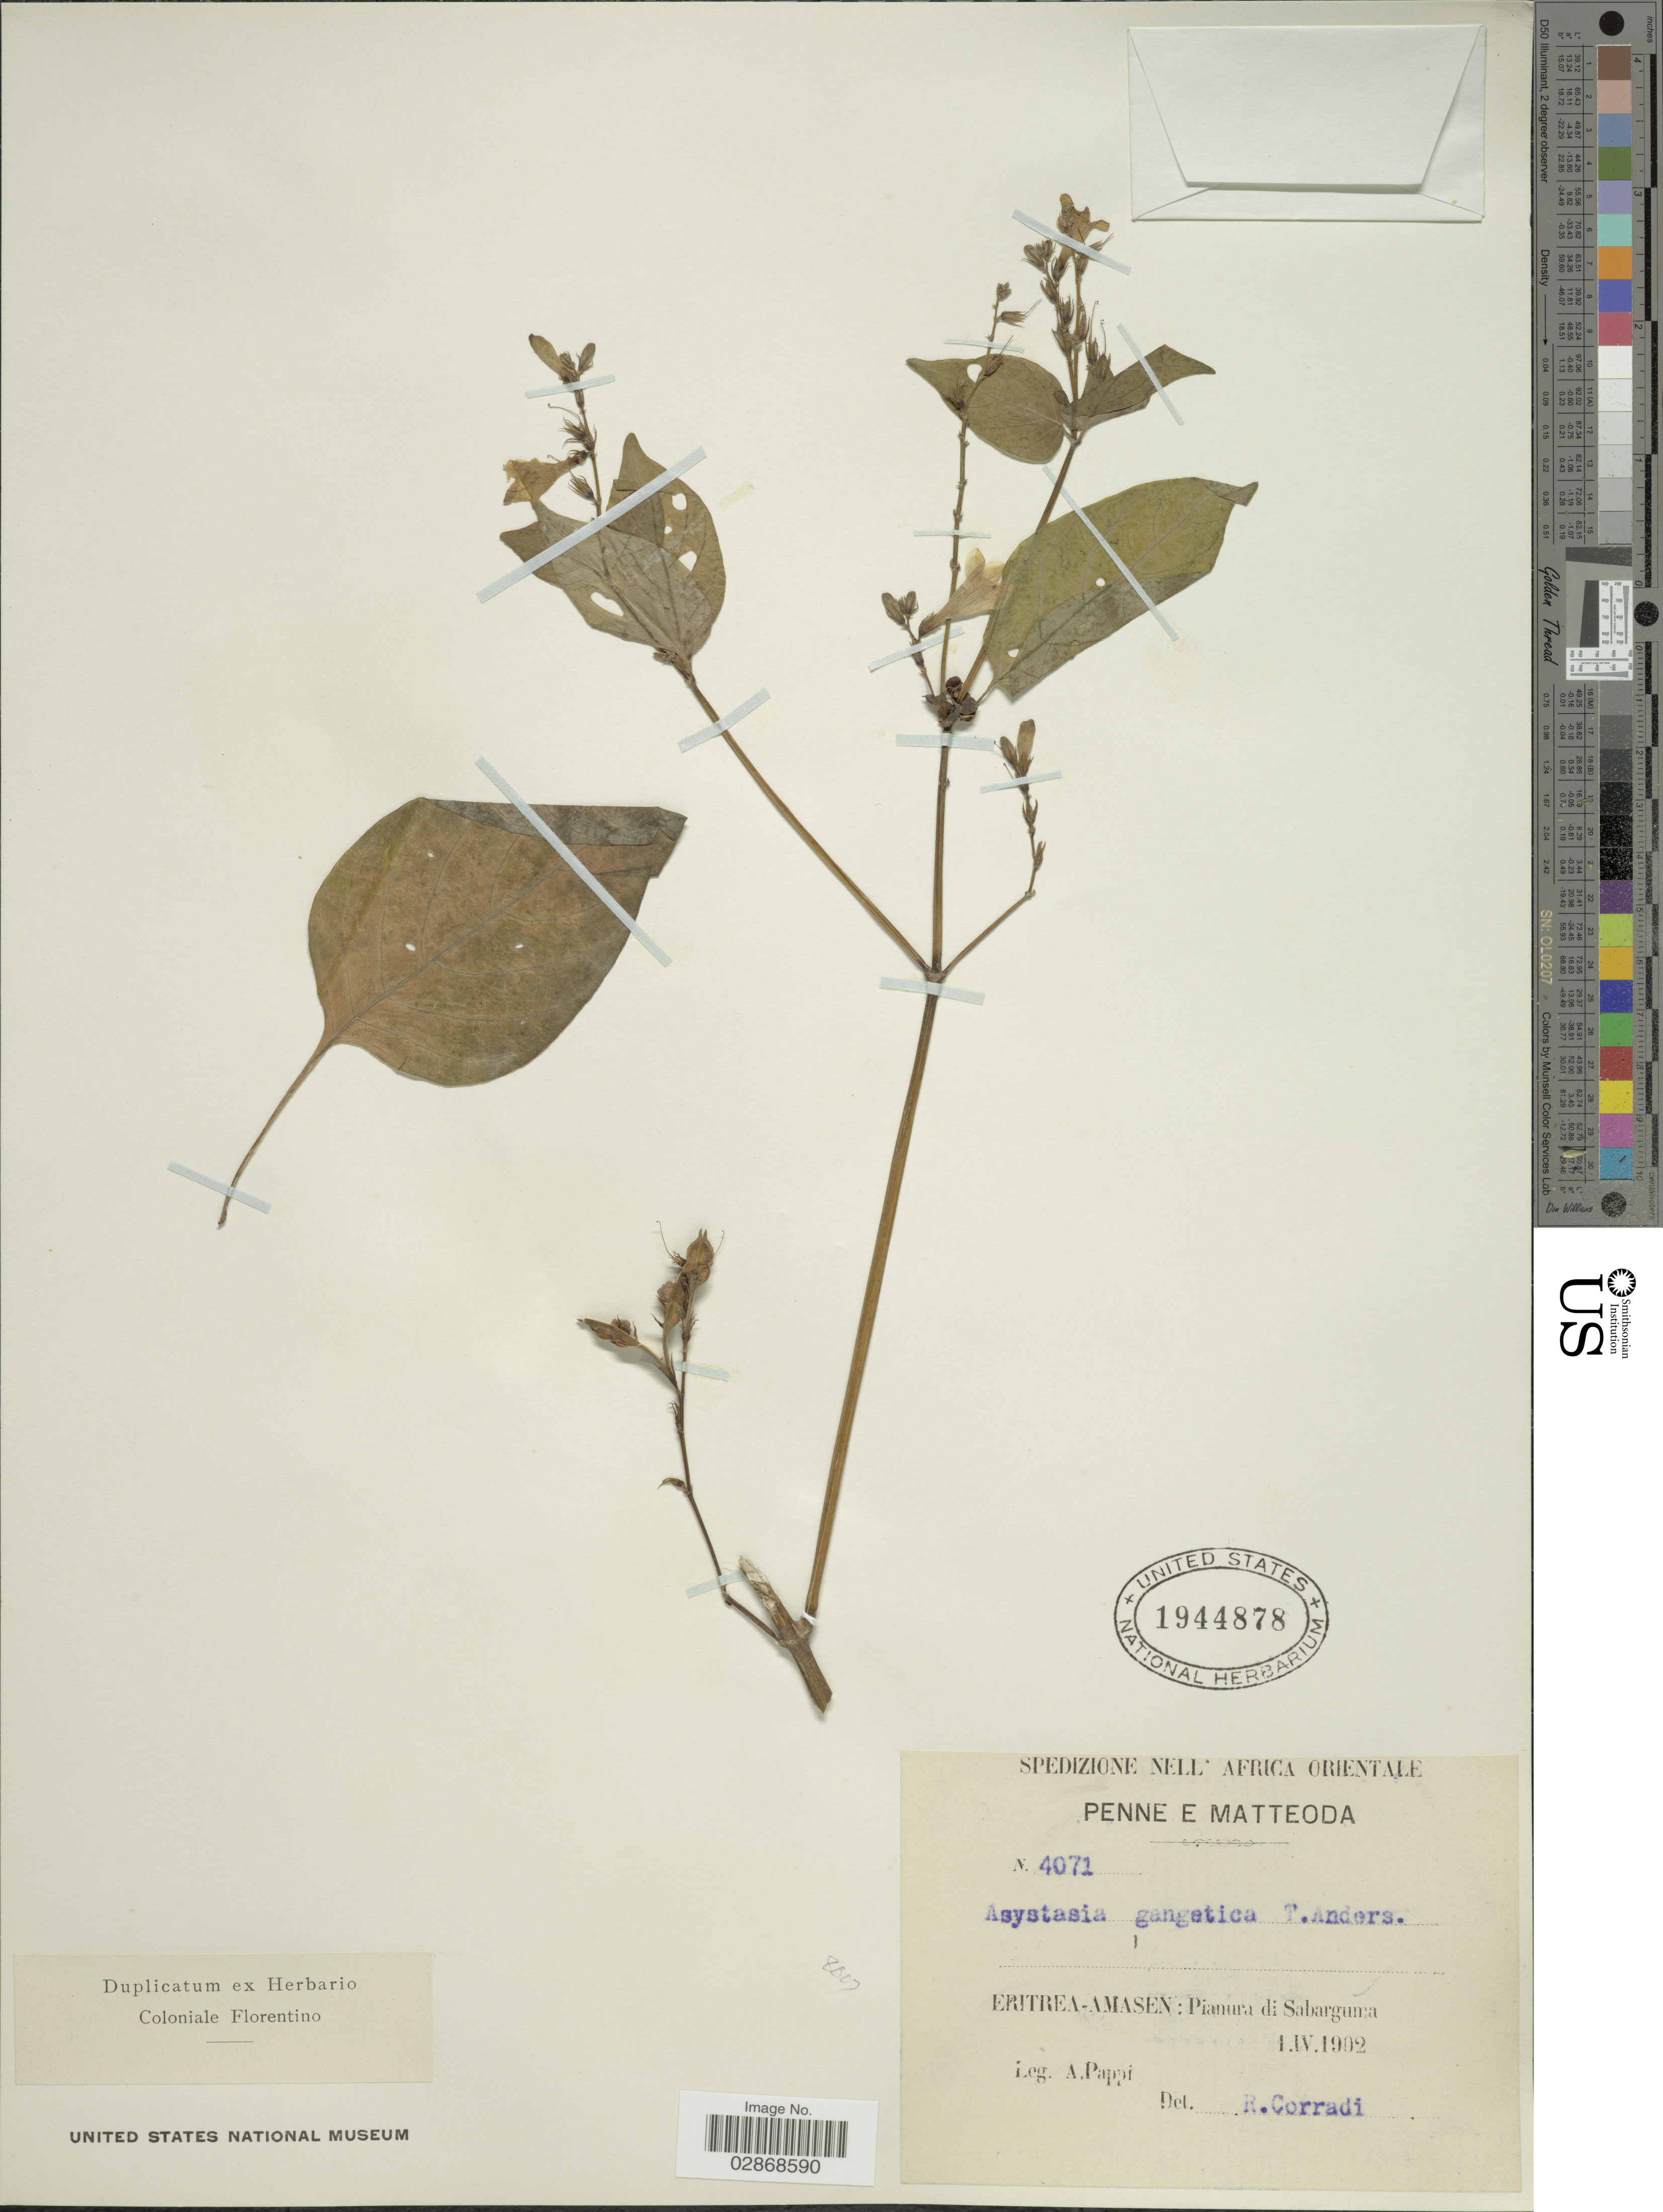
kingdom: Plantae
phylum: Tracheophyta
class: Magnoliopsida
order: Lamiales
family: Acanthaceae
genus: Asystasia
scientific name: Asystasia coromandeliana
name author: Nees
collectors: A. Pappi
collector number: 4071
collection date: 1902-04-01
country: Eritrea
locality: Eritrea-Amasen: Pianura di Sabarguma.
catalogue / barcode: US 1944878